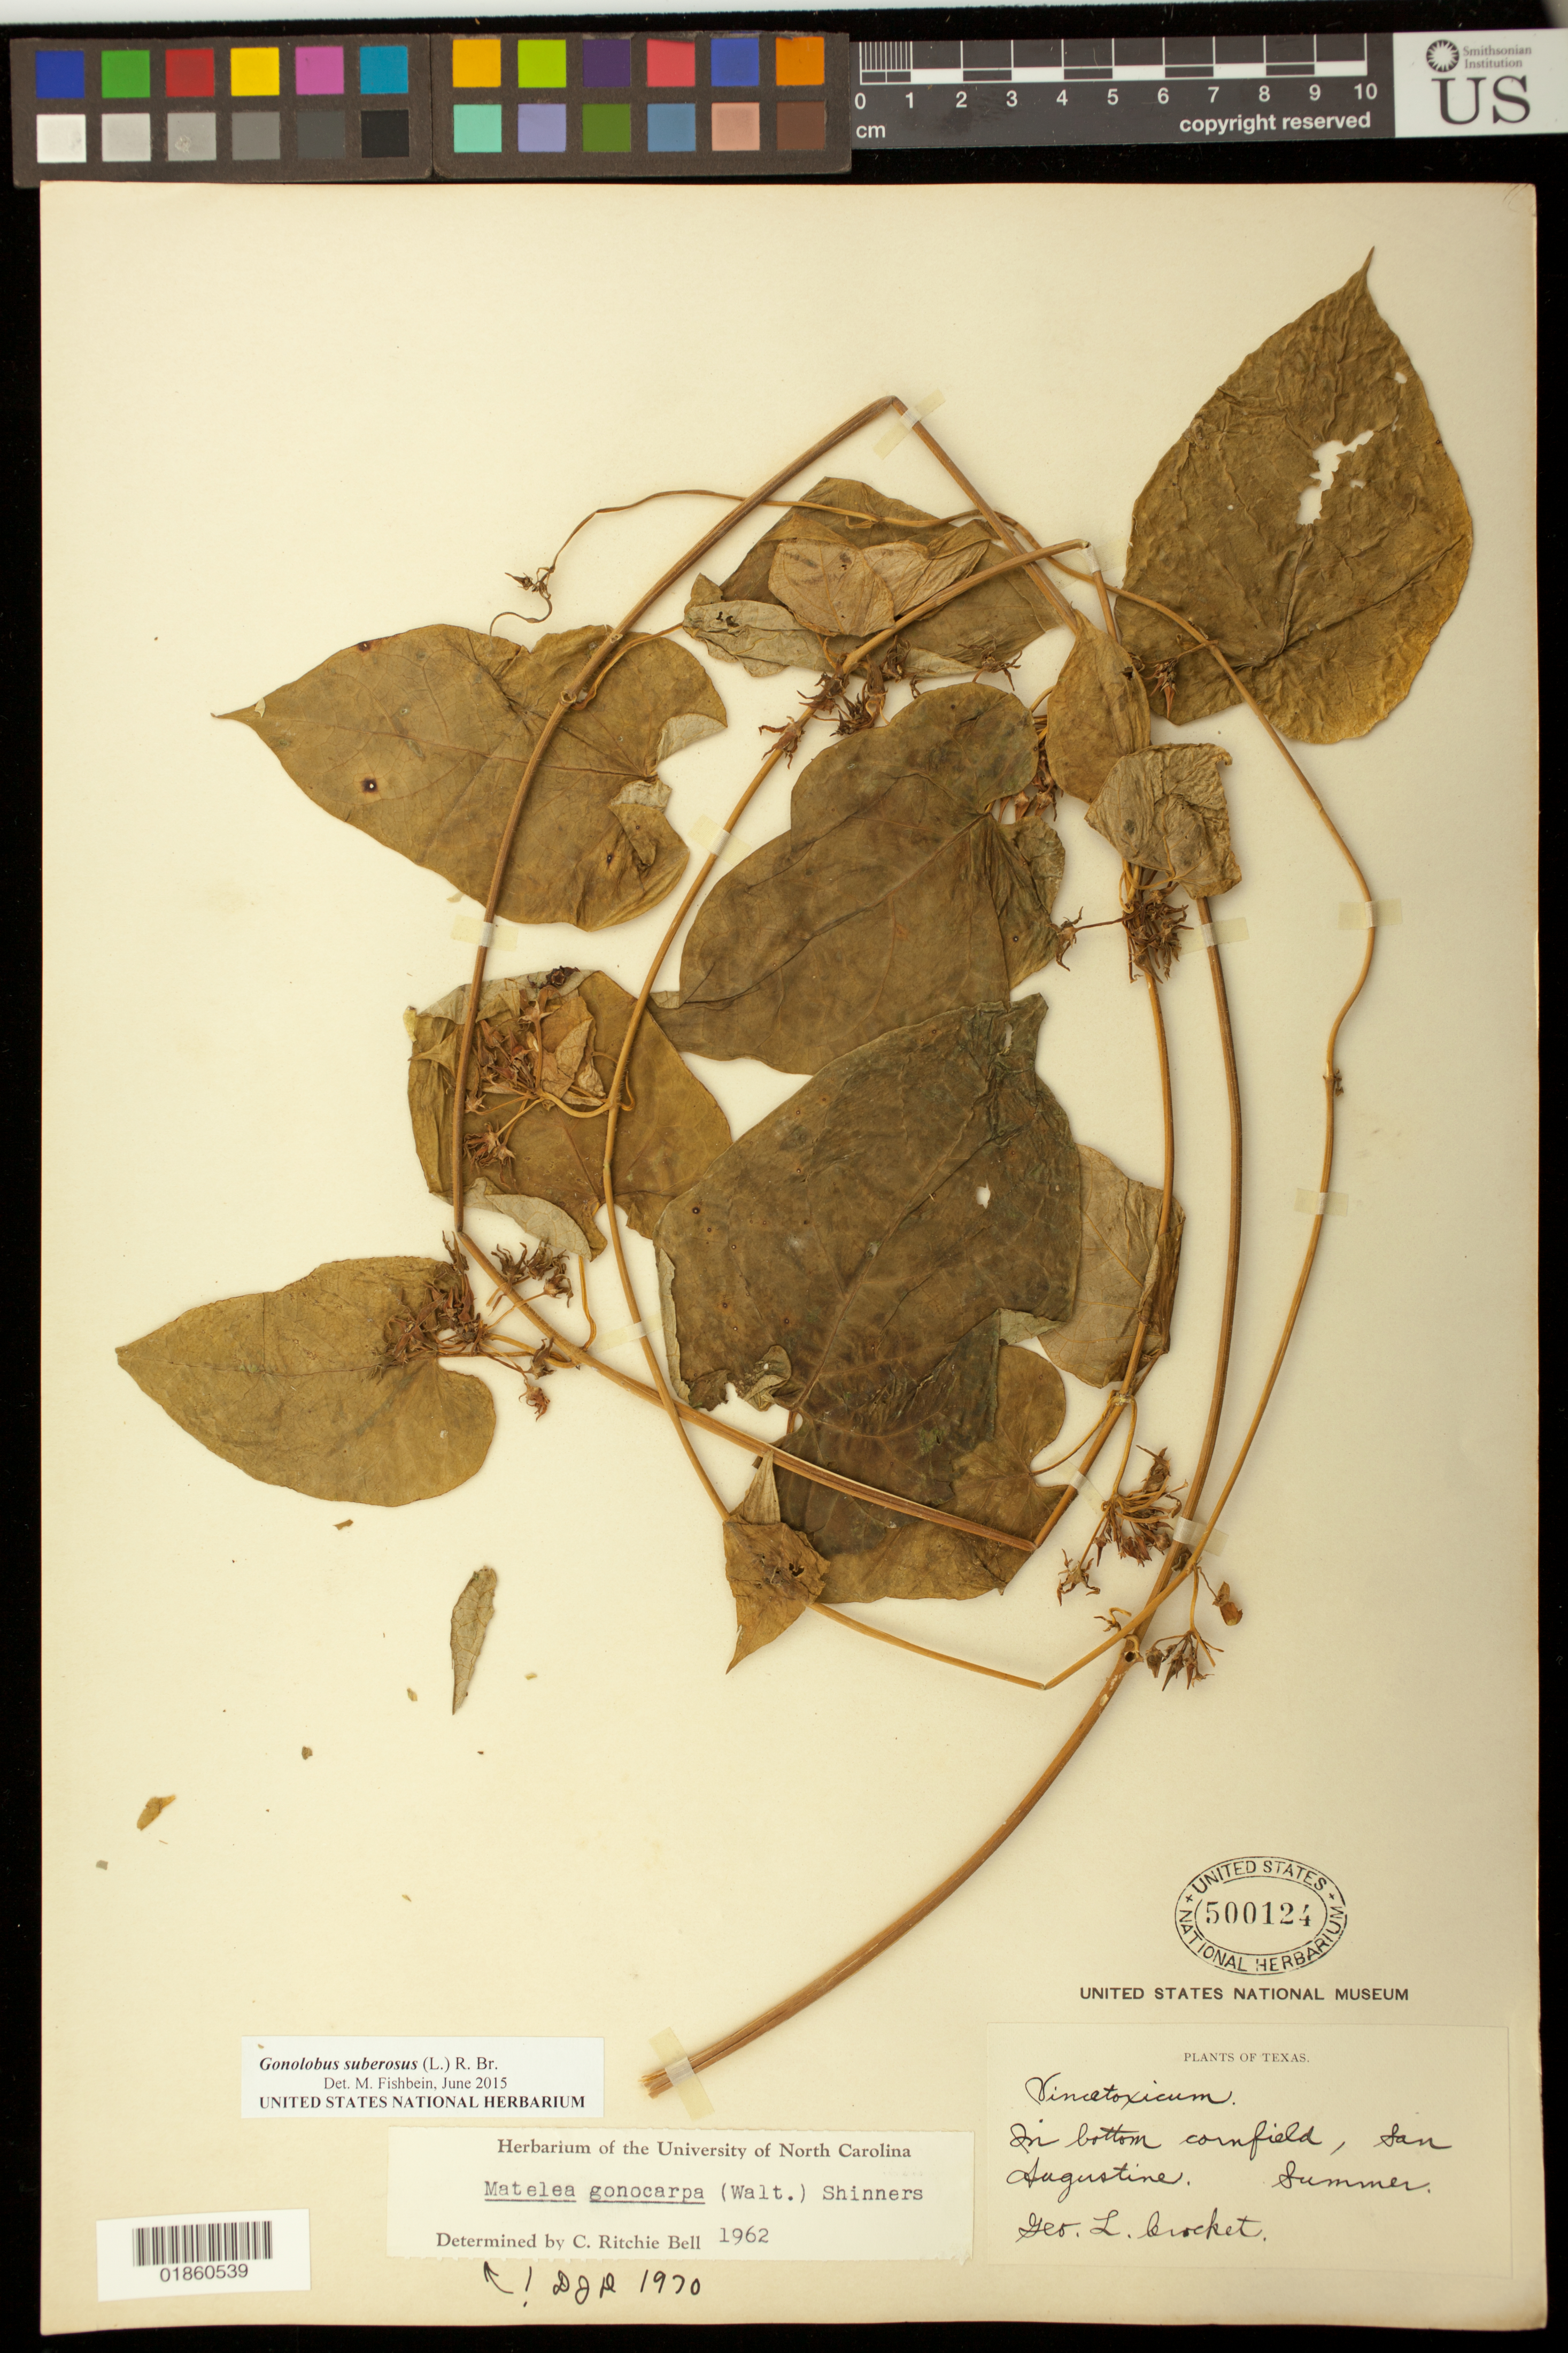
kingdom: Plantae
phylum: Tracheophyta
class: Magnoliopsida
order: Gentianales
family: Apocynaceae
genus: Gonolobus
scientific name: Gonolobus suberosus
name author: (L.) R. Br.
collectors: G. Crocket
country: United States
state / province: Texas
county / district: San Augustine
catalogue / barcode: US 500124